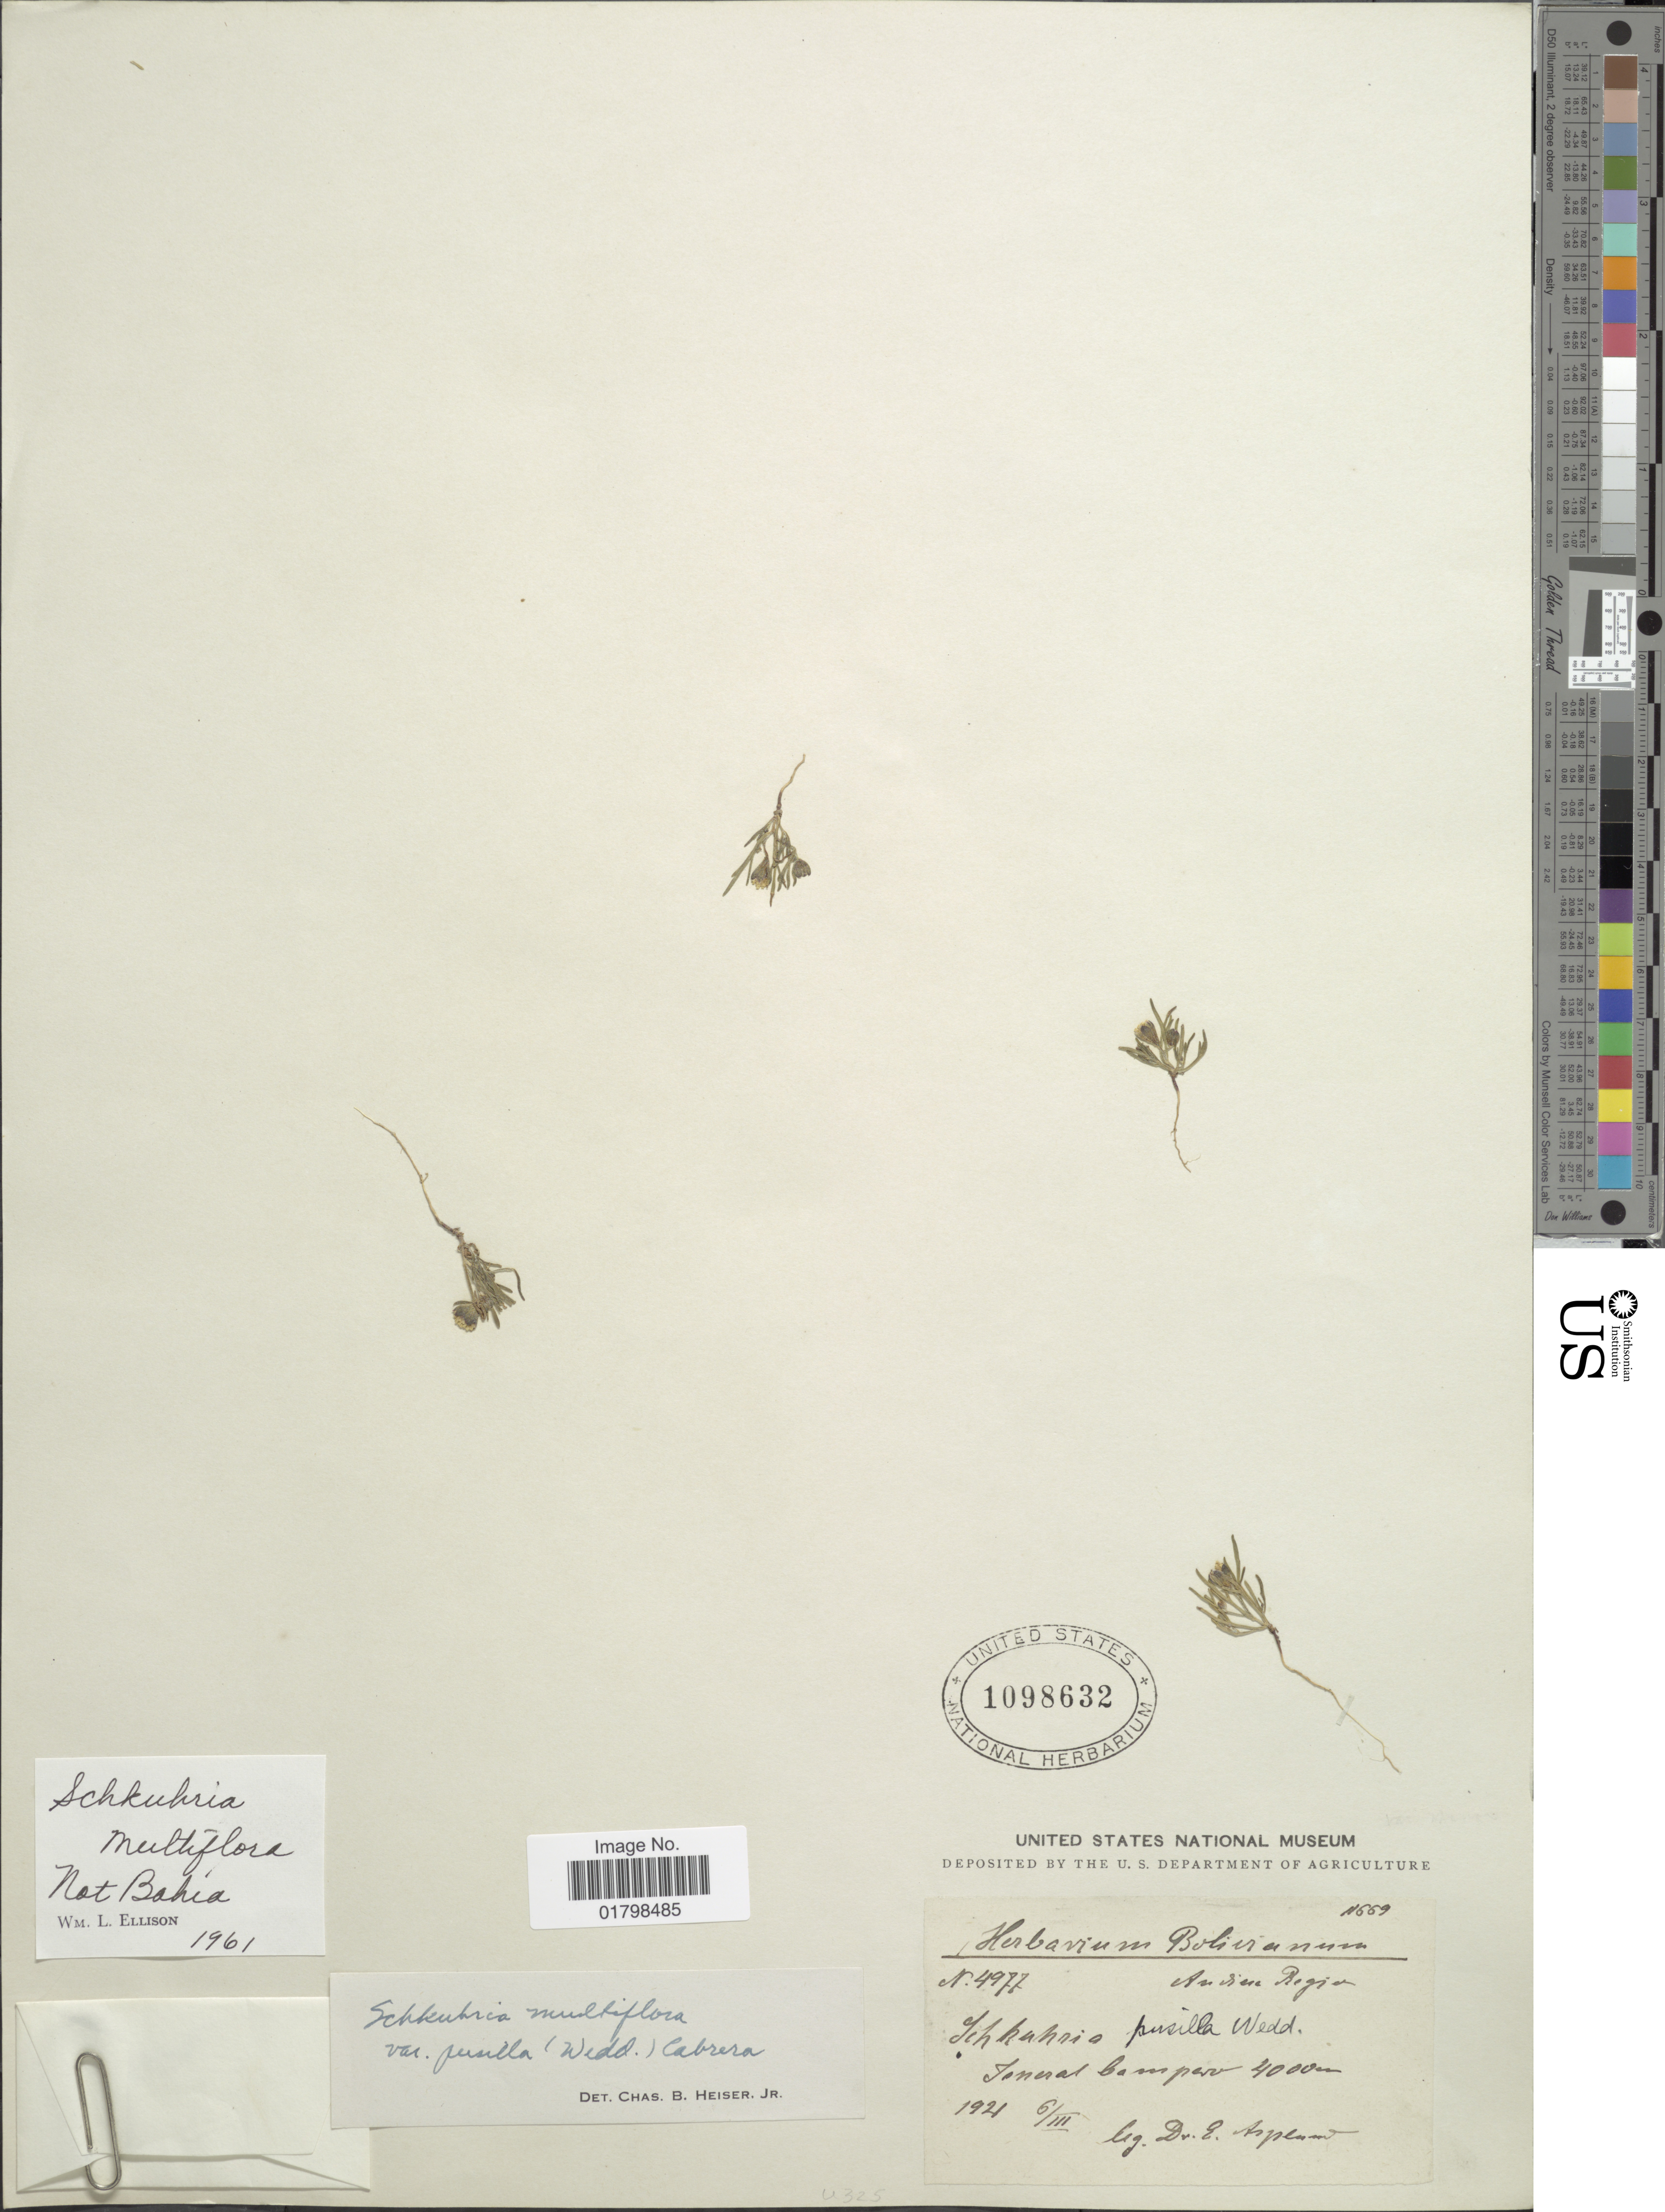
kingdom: Plantae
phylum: Tracheophyta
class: Magnoliopsida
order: Asterales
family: Asteraceae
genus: Schkuhria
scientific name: Schkuhria multiflora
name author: Hook. & Arn.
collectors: E. Asplund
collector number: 4977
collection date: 1921-03-06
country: Bolivia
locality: General Campero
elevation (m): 4000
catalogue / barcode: US 1098632